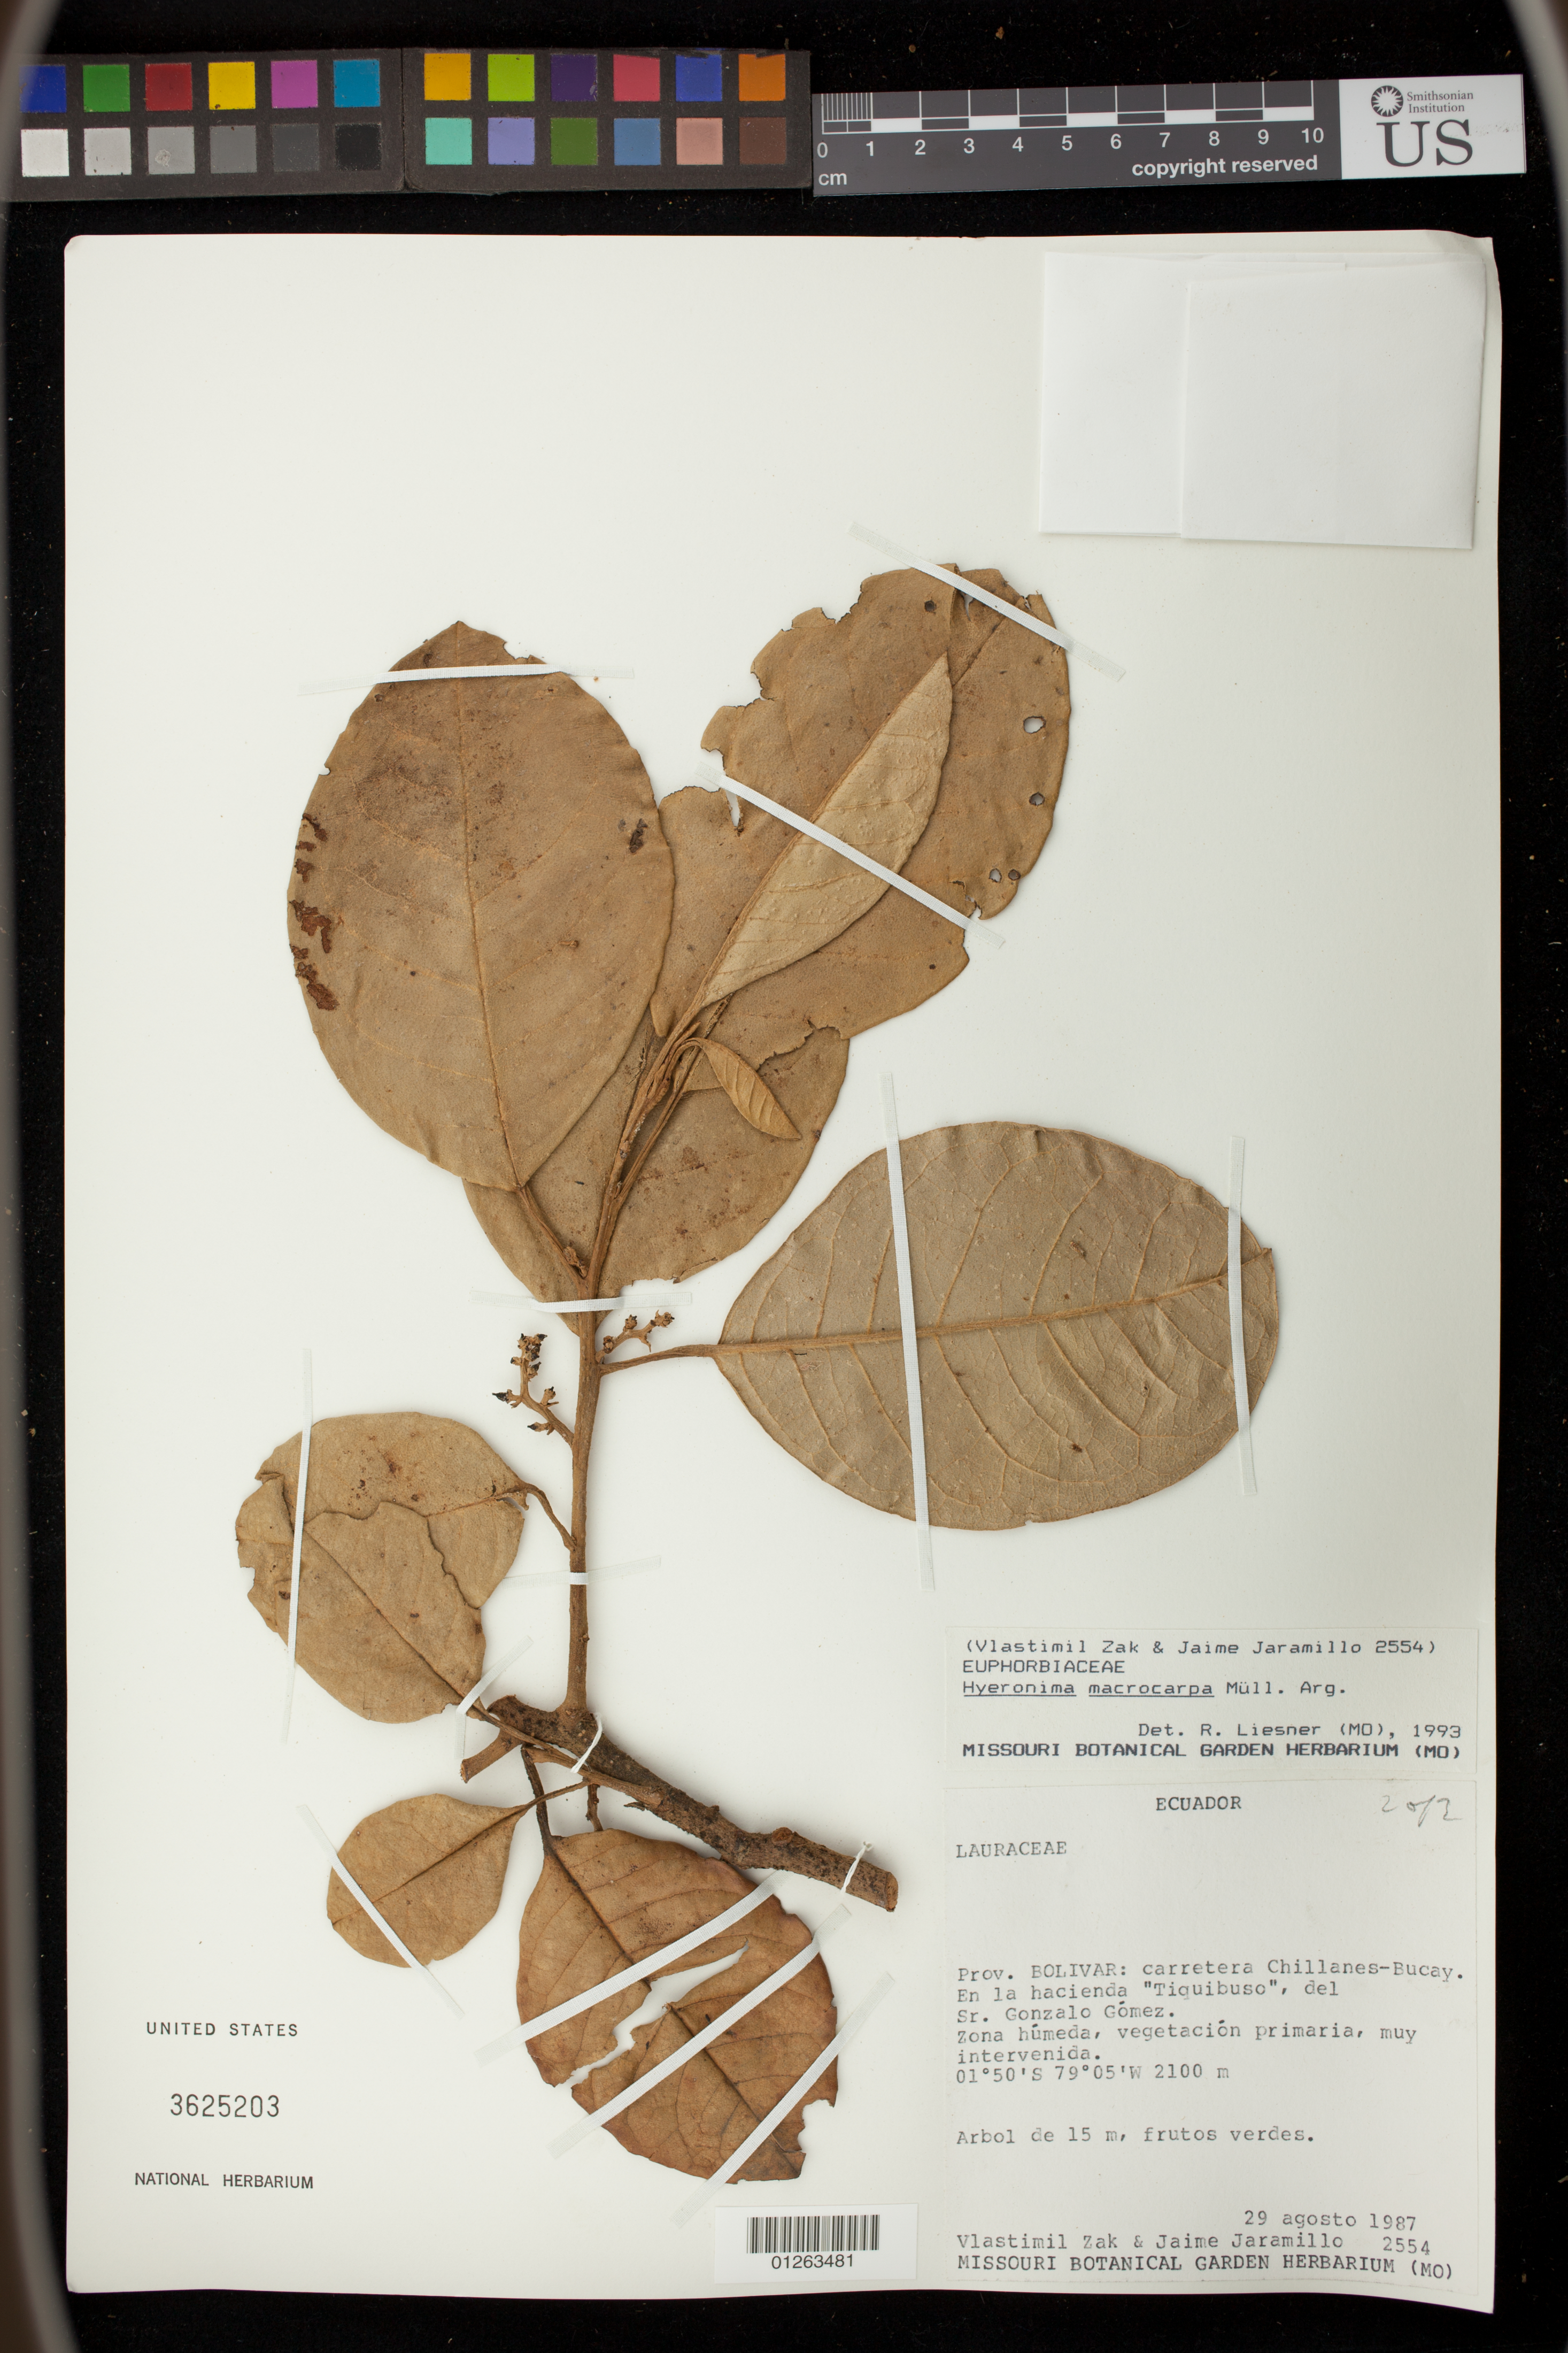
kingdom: Plantae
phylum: Tracheophyta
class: Magnoliopsida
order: Malpighiales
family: Phyllanthaceae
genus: Hieronyma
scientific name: Hieronyma macrocarpa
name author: (Müll. Arg.) Pax & K. Hoffm.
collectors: V. Zak & R. Jaramillo M.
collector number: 2554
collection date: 1987-08-29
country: Ecuador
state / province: Bolivar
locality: carretera Chillanes-Bucay. En la hacienda "Tiquibuso", del Sr. Gonzalo Gomez.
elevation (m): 2100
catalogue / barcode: US 3625203